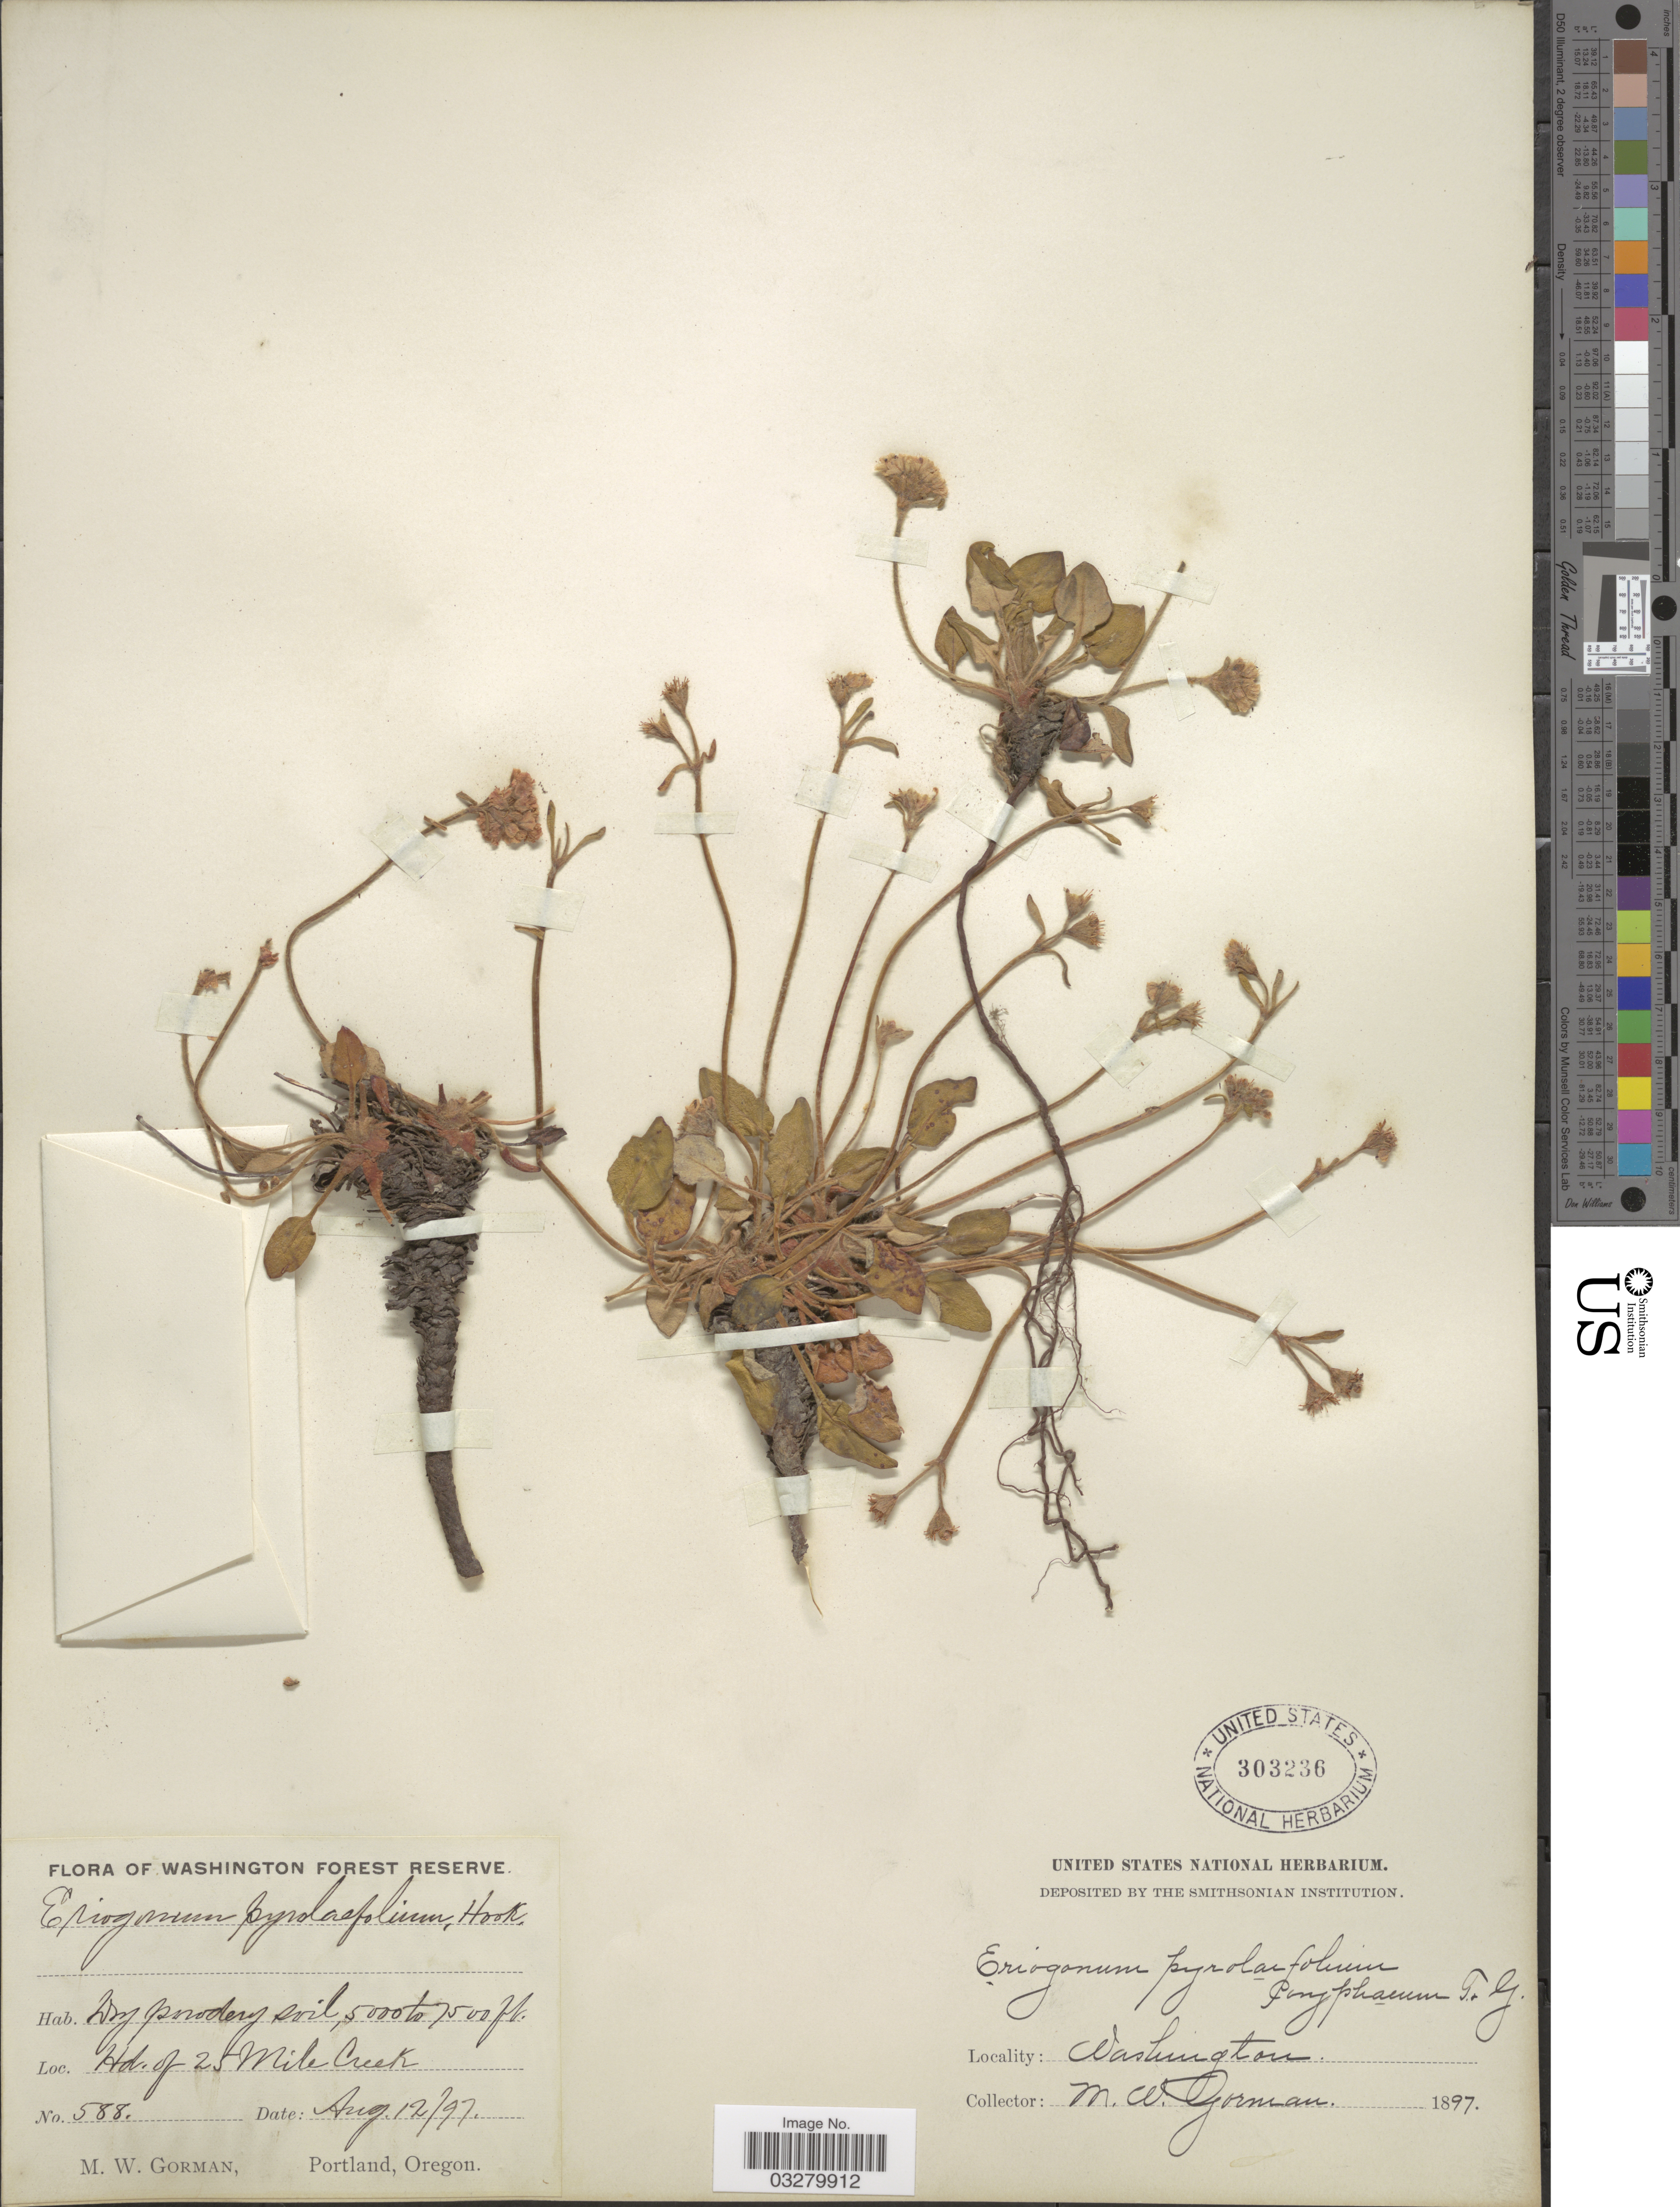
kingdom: Plantae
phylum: Tracheophyta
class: Magnoliopsida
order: Caryophyllales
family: Polygonaceae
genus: Eriogonum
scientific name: Eriogonum pyrolifolium var. coryphaeum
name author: Torr. & A. Gray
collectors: M. W. Gorman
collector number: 588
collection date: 1897-08-12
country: United States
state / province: Washington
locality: Washington Forest Reserve. Hd. of 25 Mile Creek.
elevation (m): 1524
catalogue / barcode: US 303236